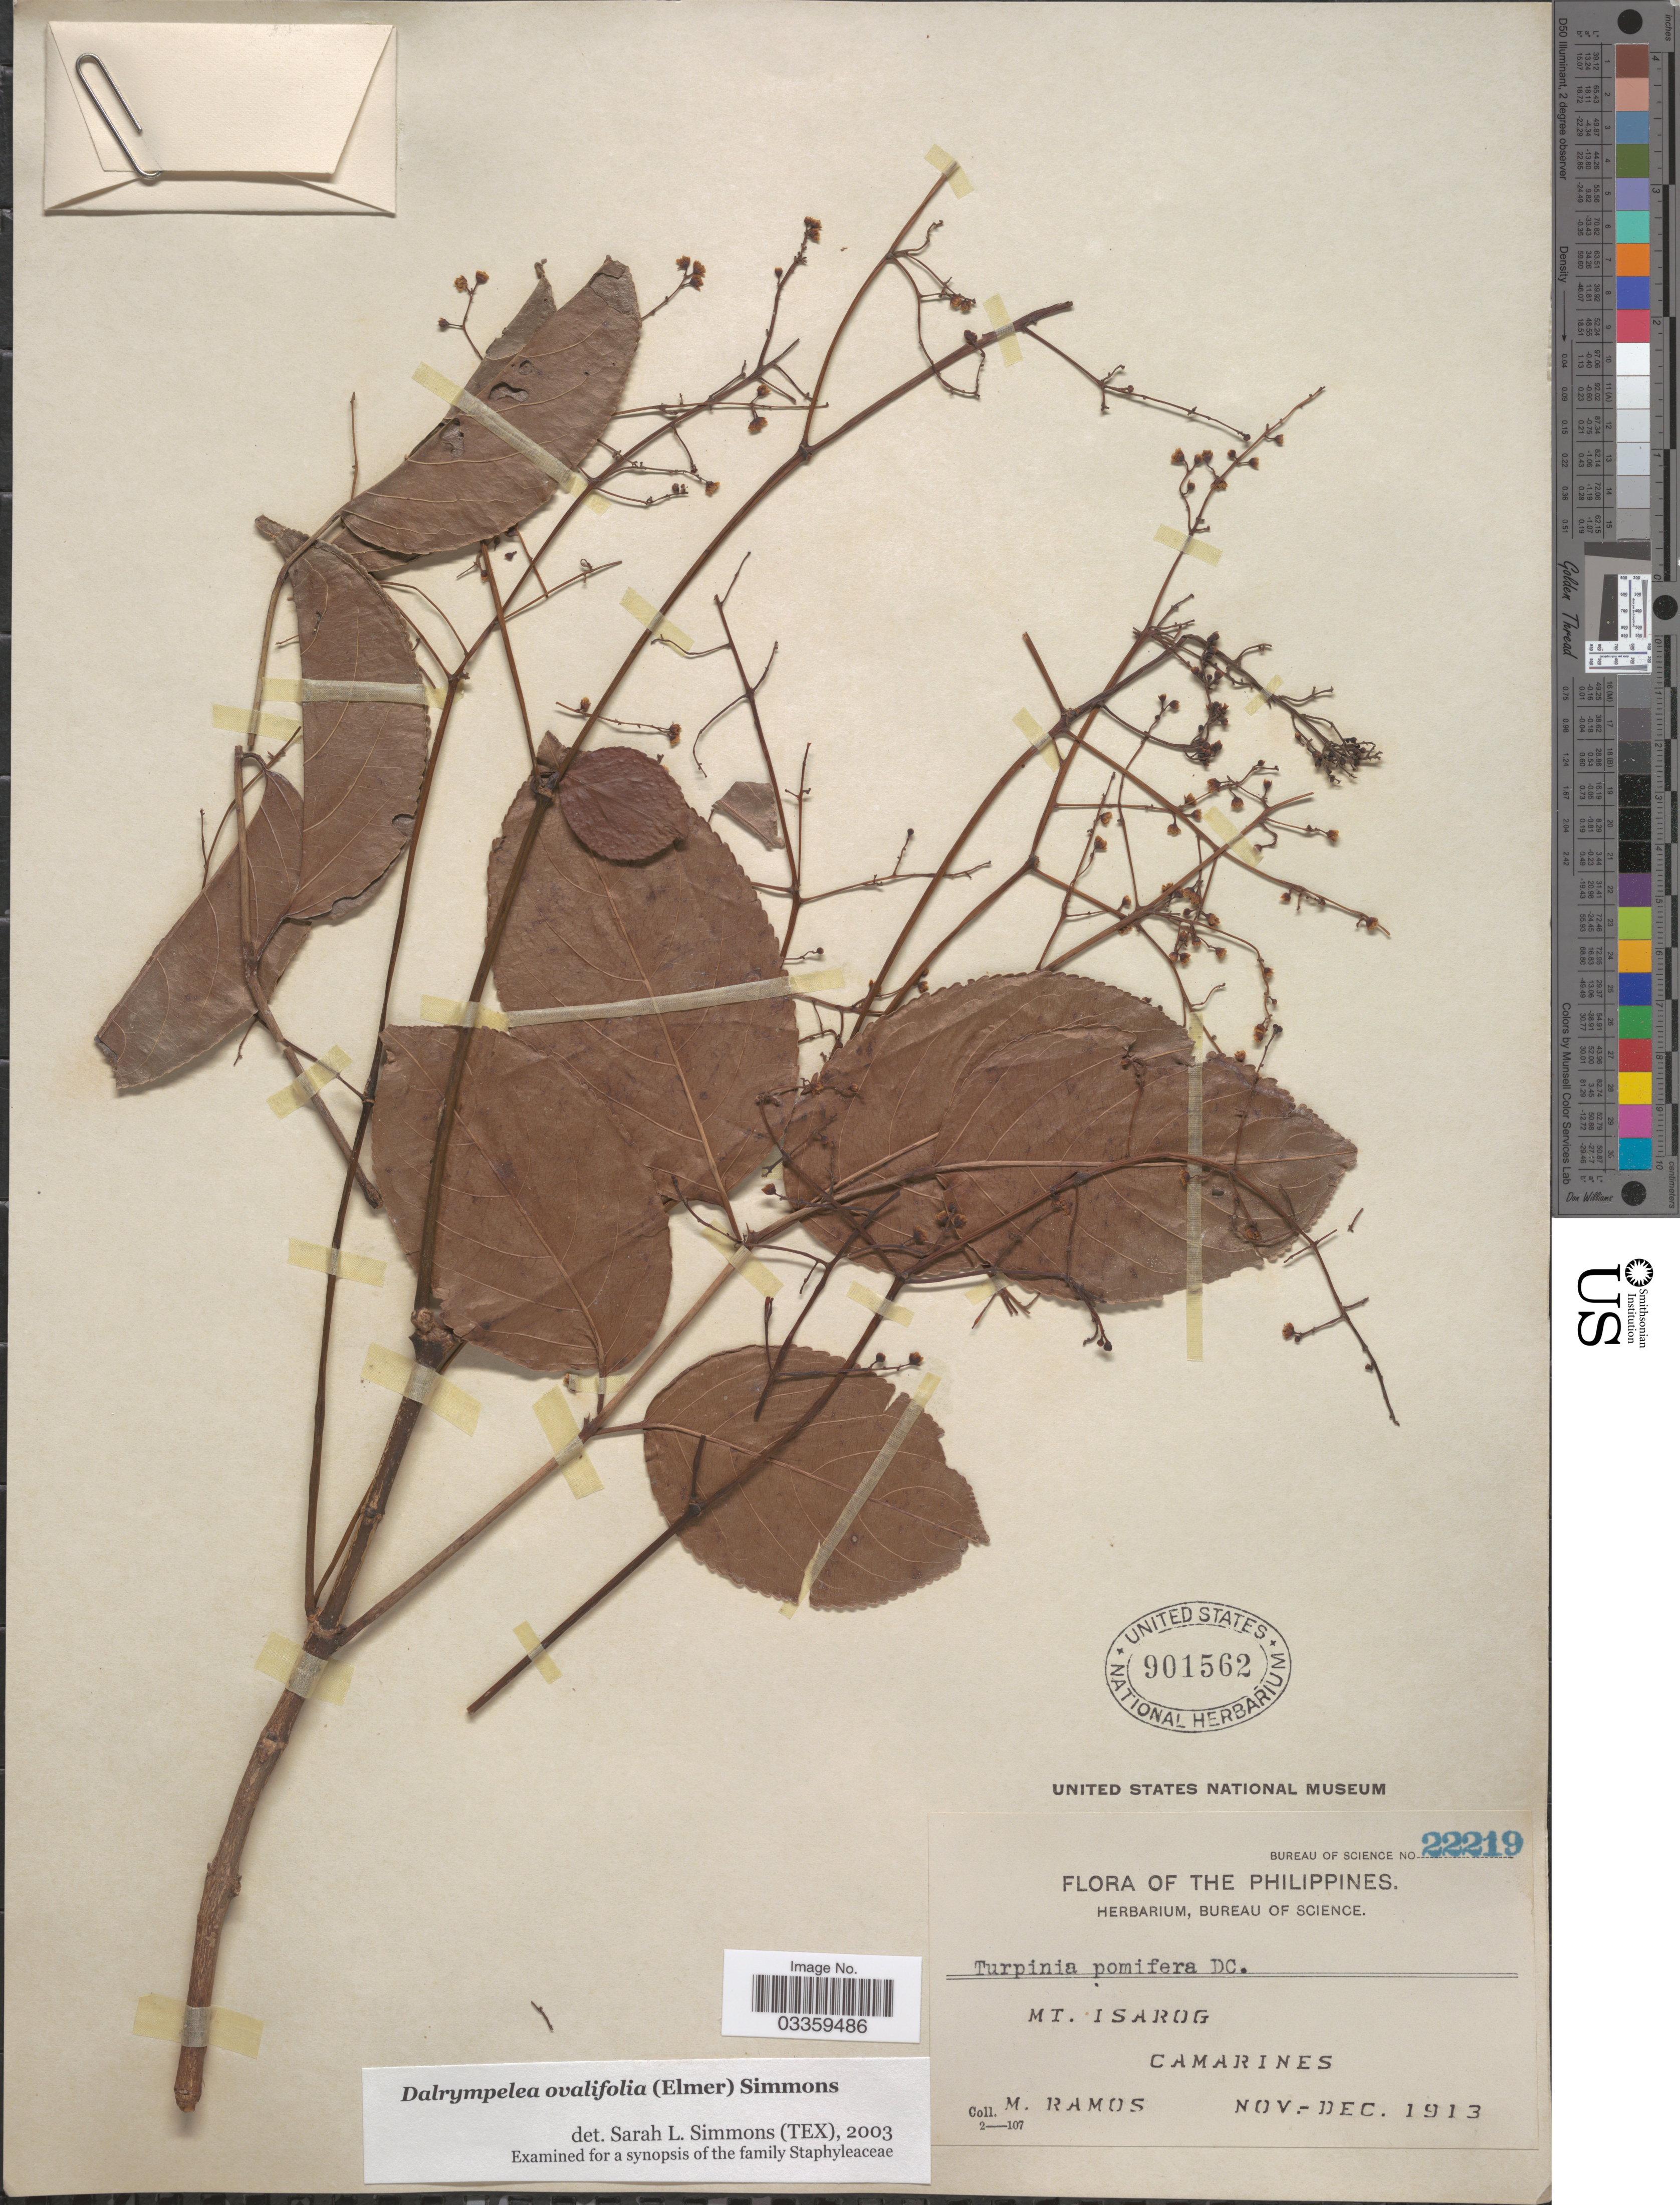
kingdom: Plantae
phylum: Tracheophyta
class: Magnoliopsida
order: Crossosomatales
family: Staphyleaceae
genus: Turpinia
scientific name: Turpinia ovalifolia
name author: Elmer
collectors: M. Ramos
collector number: Bureau of Science 22219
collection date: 1913-11/1913-12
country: Philippines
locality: Mt. Isarog. Camarines.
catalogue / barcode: US 901562